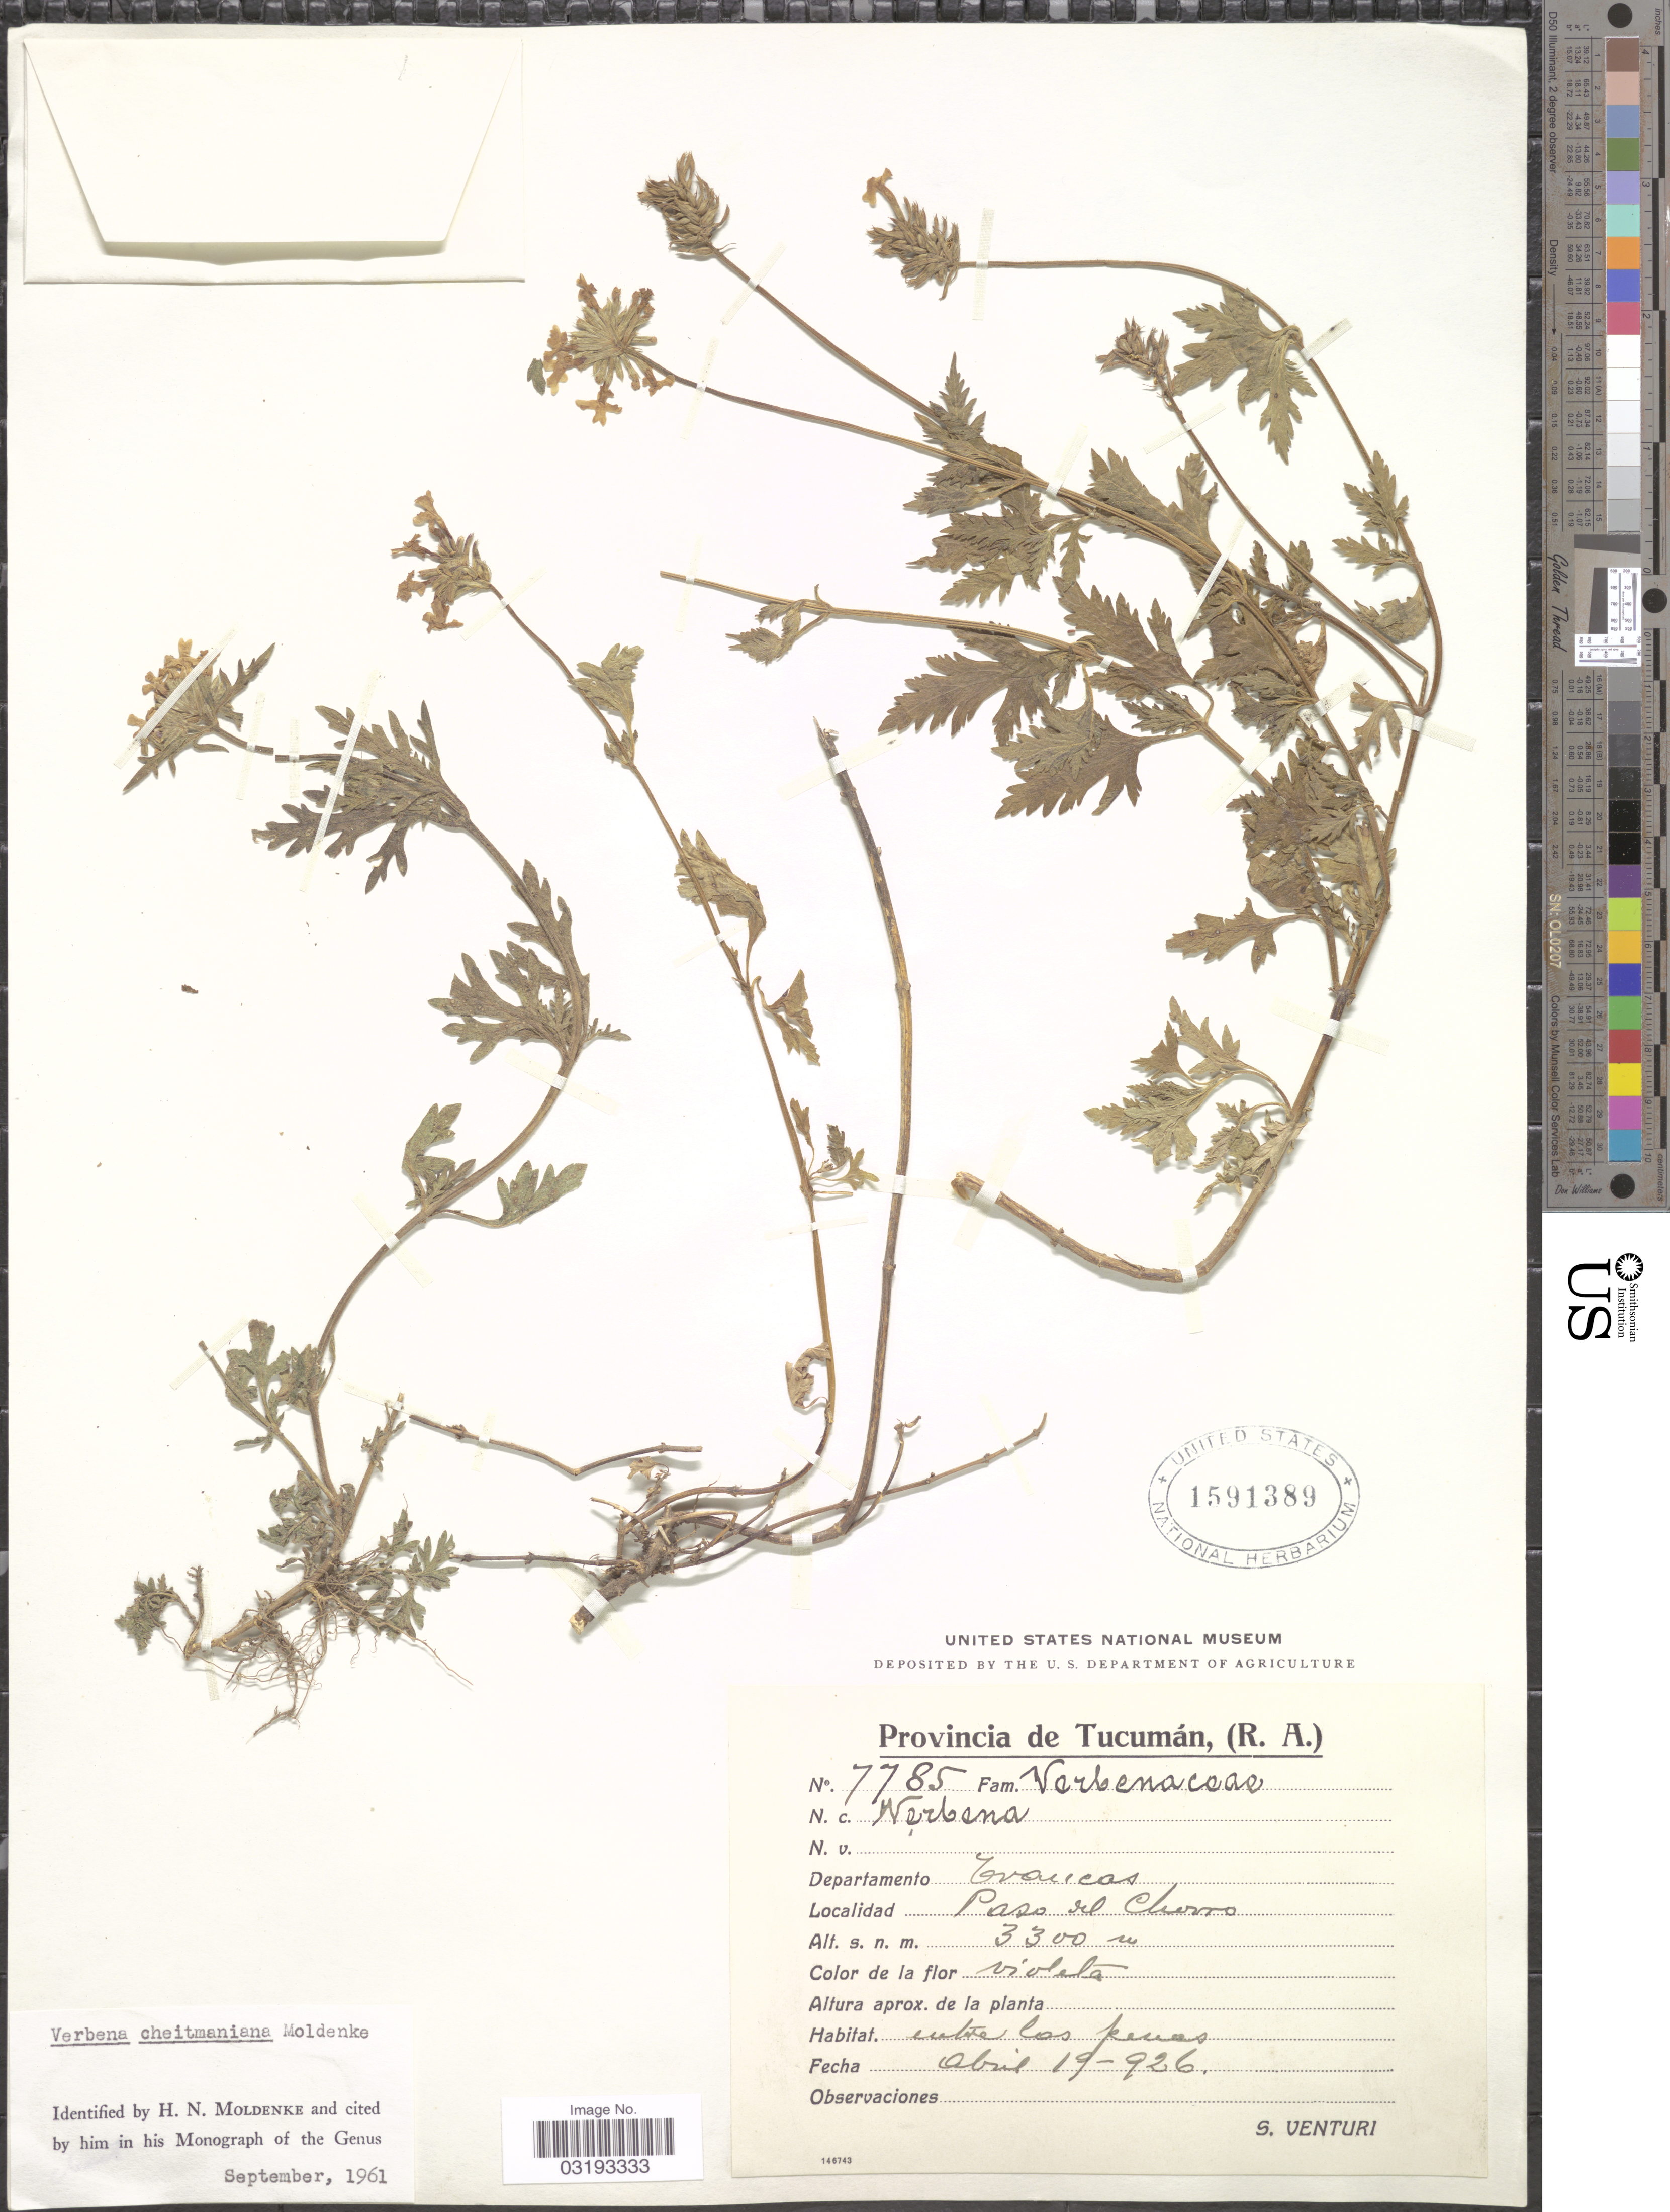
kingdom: Plantae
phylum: Tracheophyta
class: Magnoliopsida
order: Lamiales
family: Verbenaceae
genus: Verbena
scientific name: Verbena cheitmaniana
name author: Moldenke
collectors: S. Venturi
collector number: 7785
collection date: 1926-04-19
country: Argentina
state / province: Tucuman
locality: Departamento Trancas. Paso del Chorro, entre los penas.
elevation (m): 3300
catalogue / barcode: US 1591389